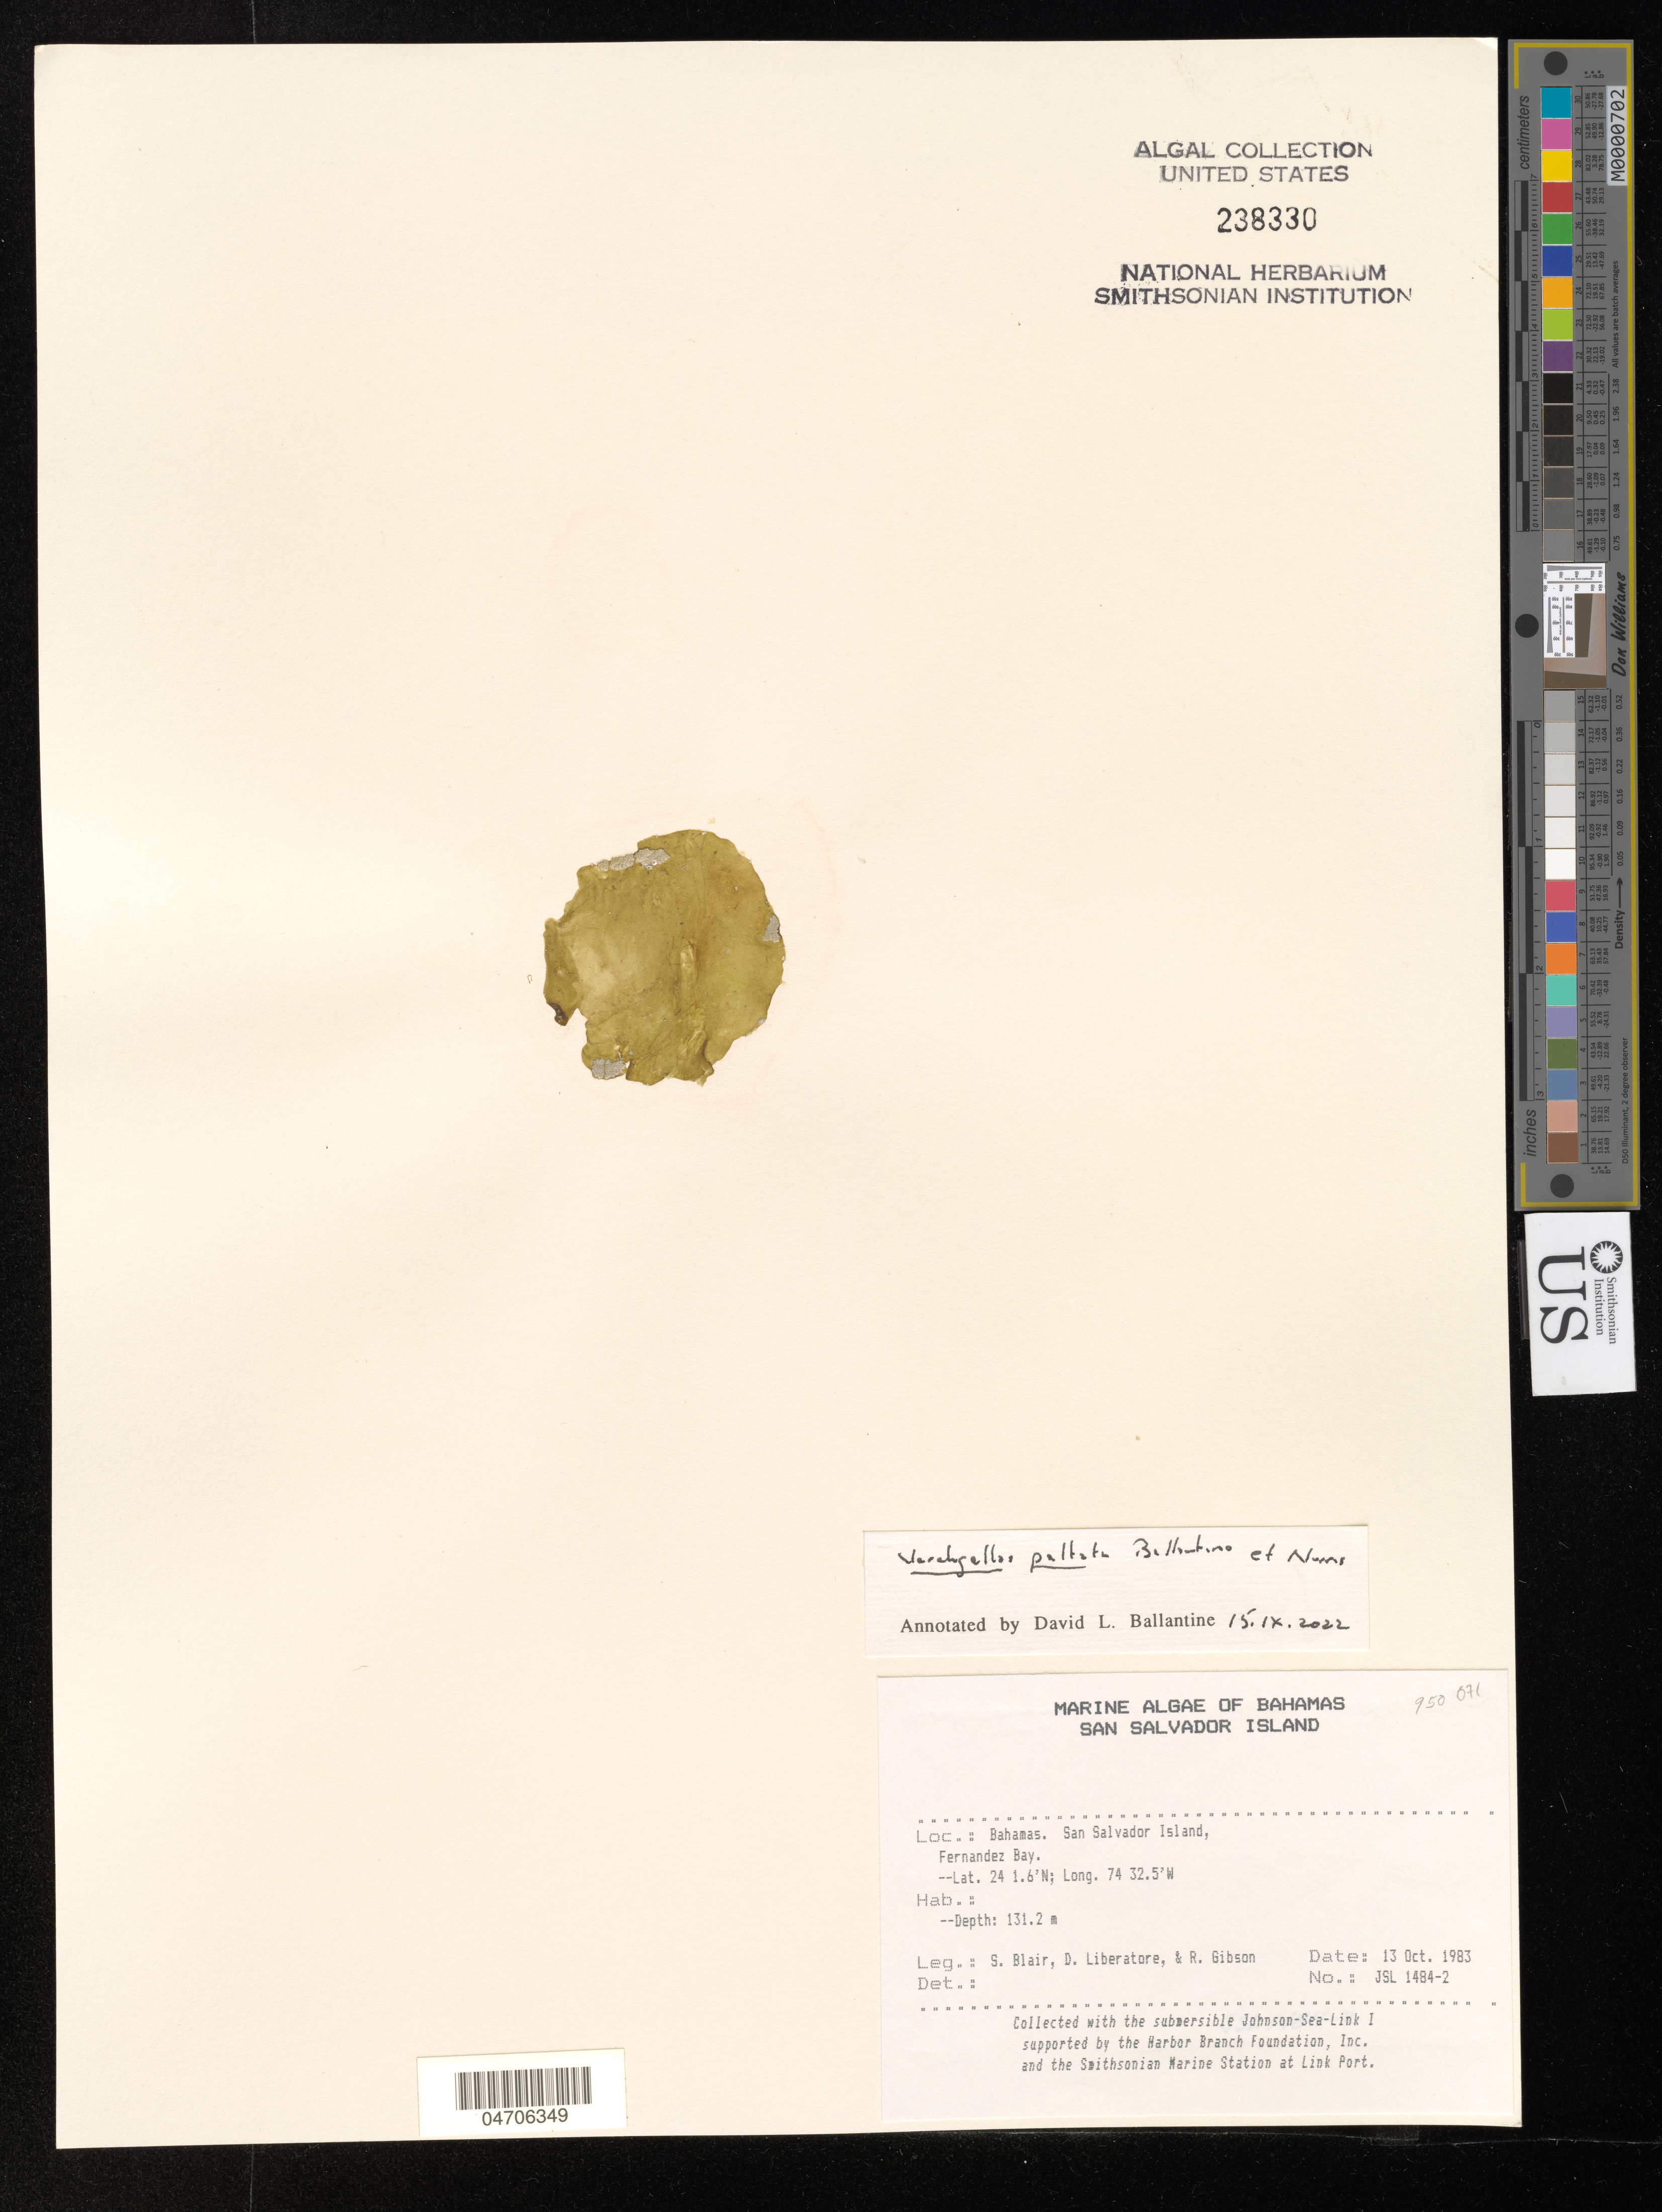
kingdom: Plantae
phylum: Chlorophyta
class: Prasinophyceae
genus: Verdigellas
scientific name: Verdigellas peltata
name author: D.L. Ballant. & J.N. Norris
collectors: S. M. Blair, D. Liberatore & R. Gibson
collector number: JSL1484-2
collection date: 1983-10-13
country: Bahamas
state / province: San Salvador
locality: San Salvador Island, Fernandez Bay.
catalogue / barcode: US 238330